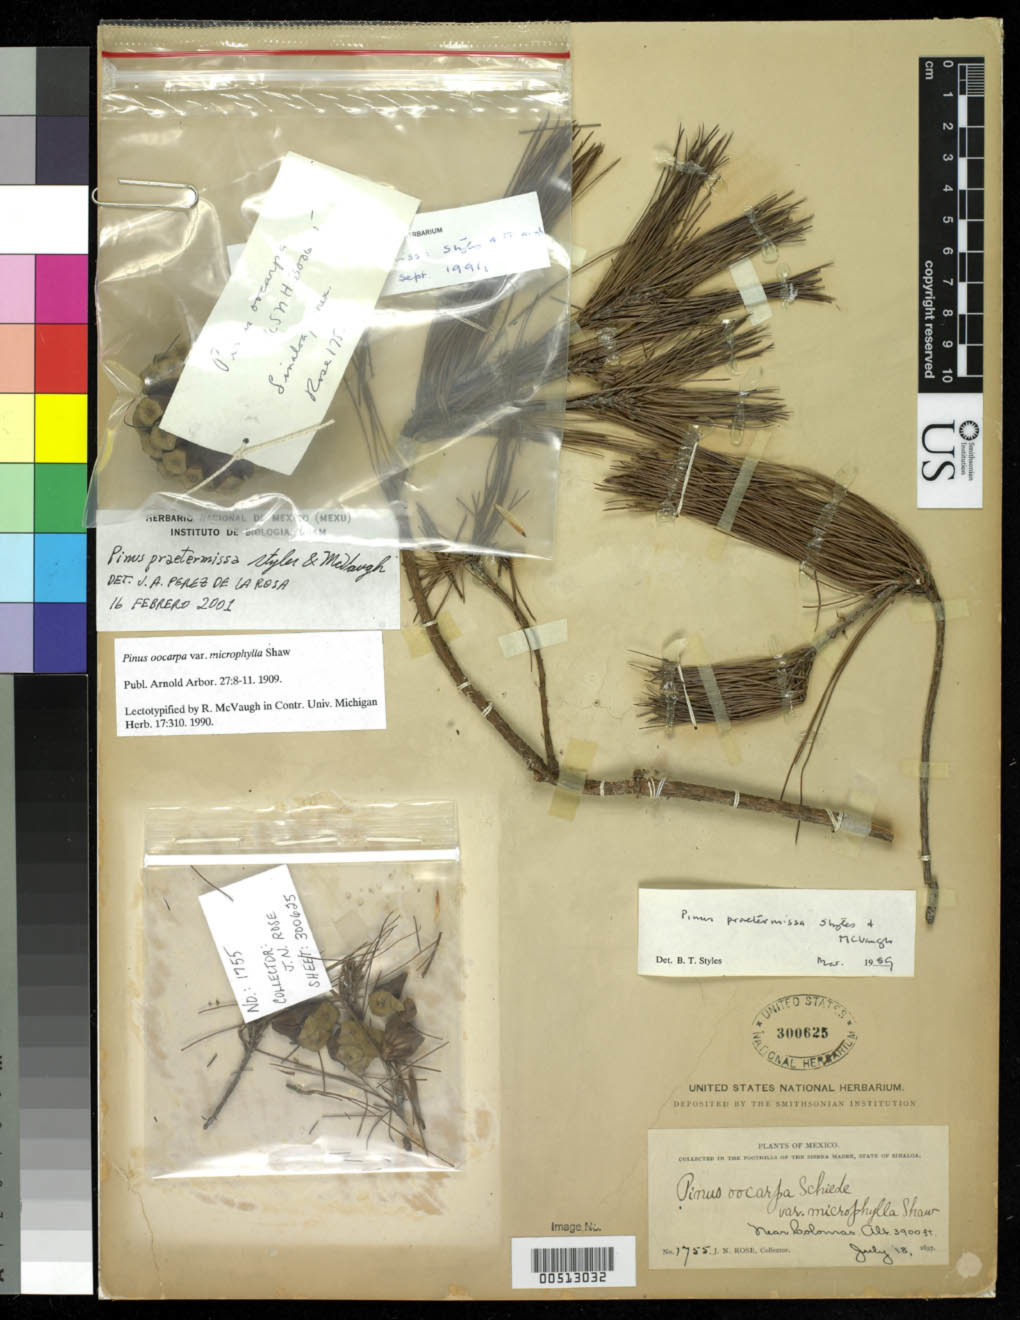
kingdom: Plantae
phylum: Tracheophyta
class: Pinopsida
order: Pinales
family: Pinaceae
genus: Pinus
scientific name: Pinus oocarpa var. microphylla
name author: Shaw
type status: Lectotype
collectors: J. N. Rose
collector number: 1755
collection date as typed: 18 Jul 1897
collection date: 1897-07-18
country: Mexico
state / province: Sinaloa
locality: Foothills of Sierra Madre.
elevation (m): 1189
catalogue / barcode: US 300625